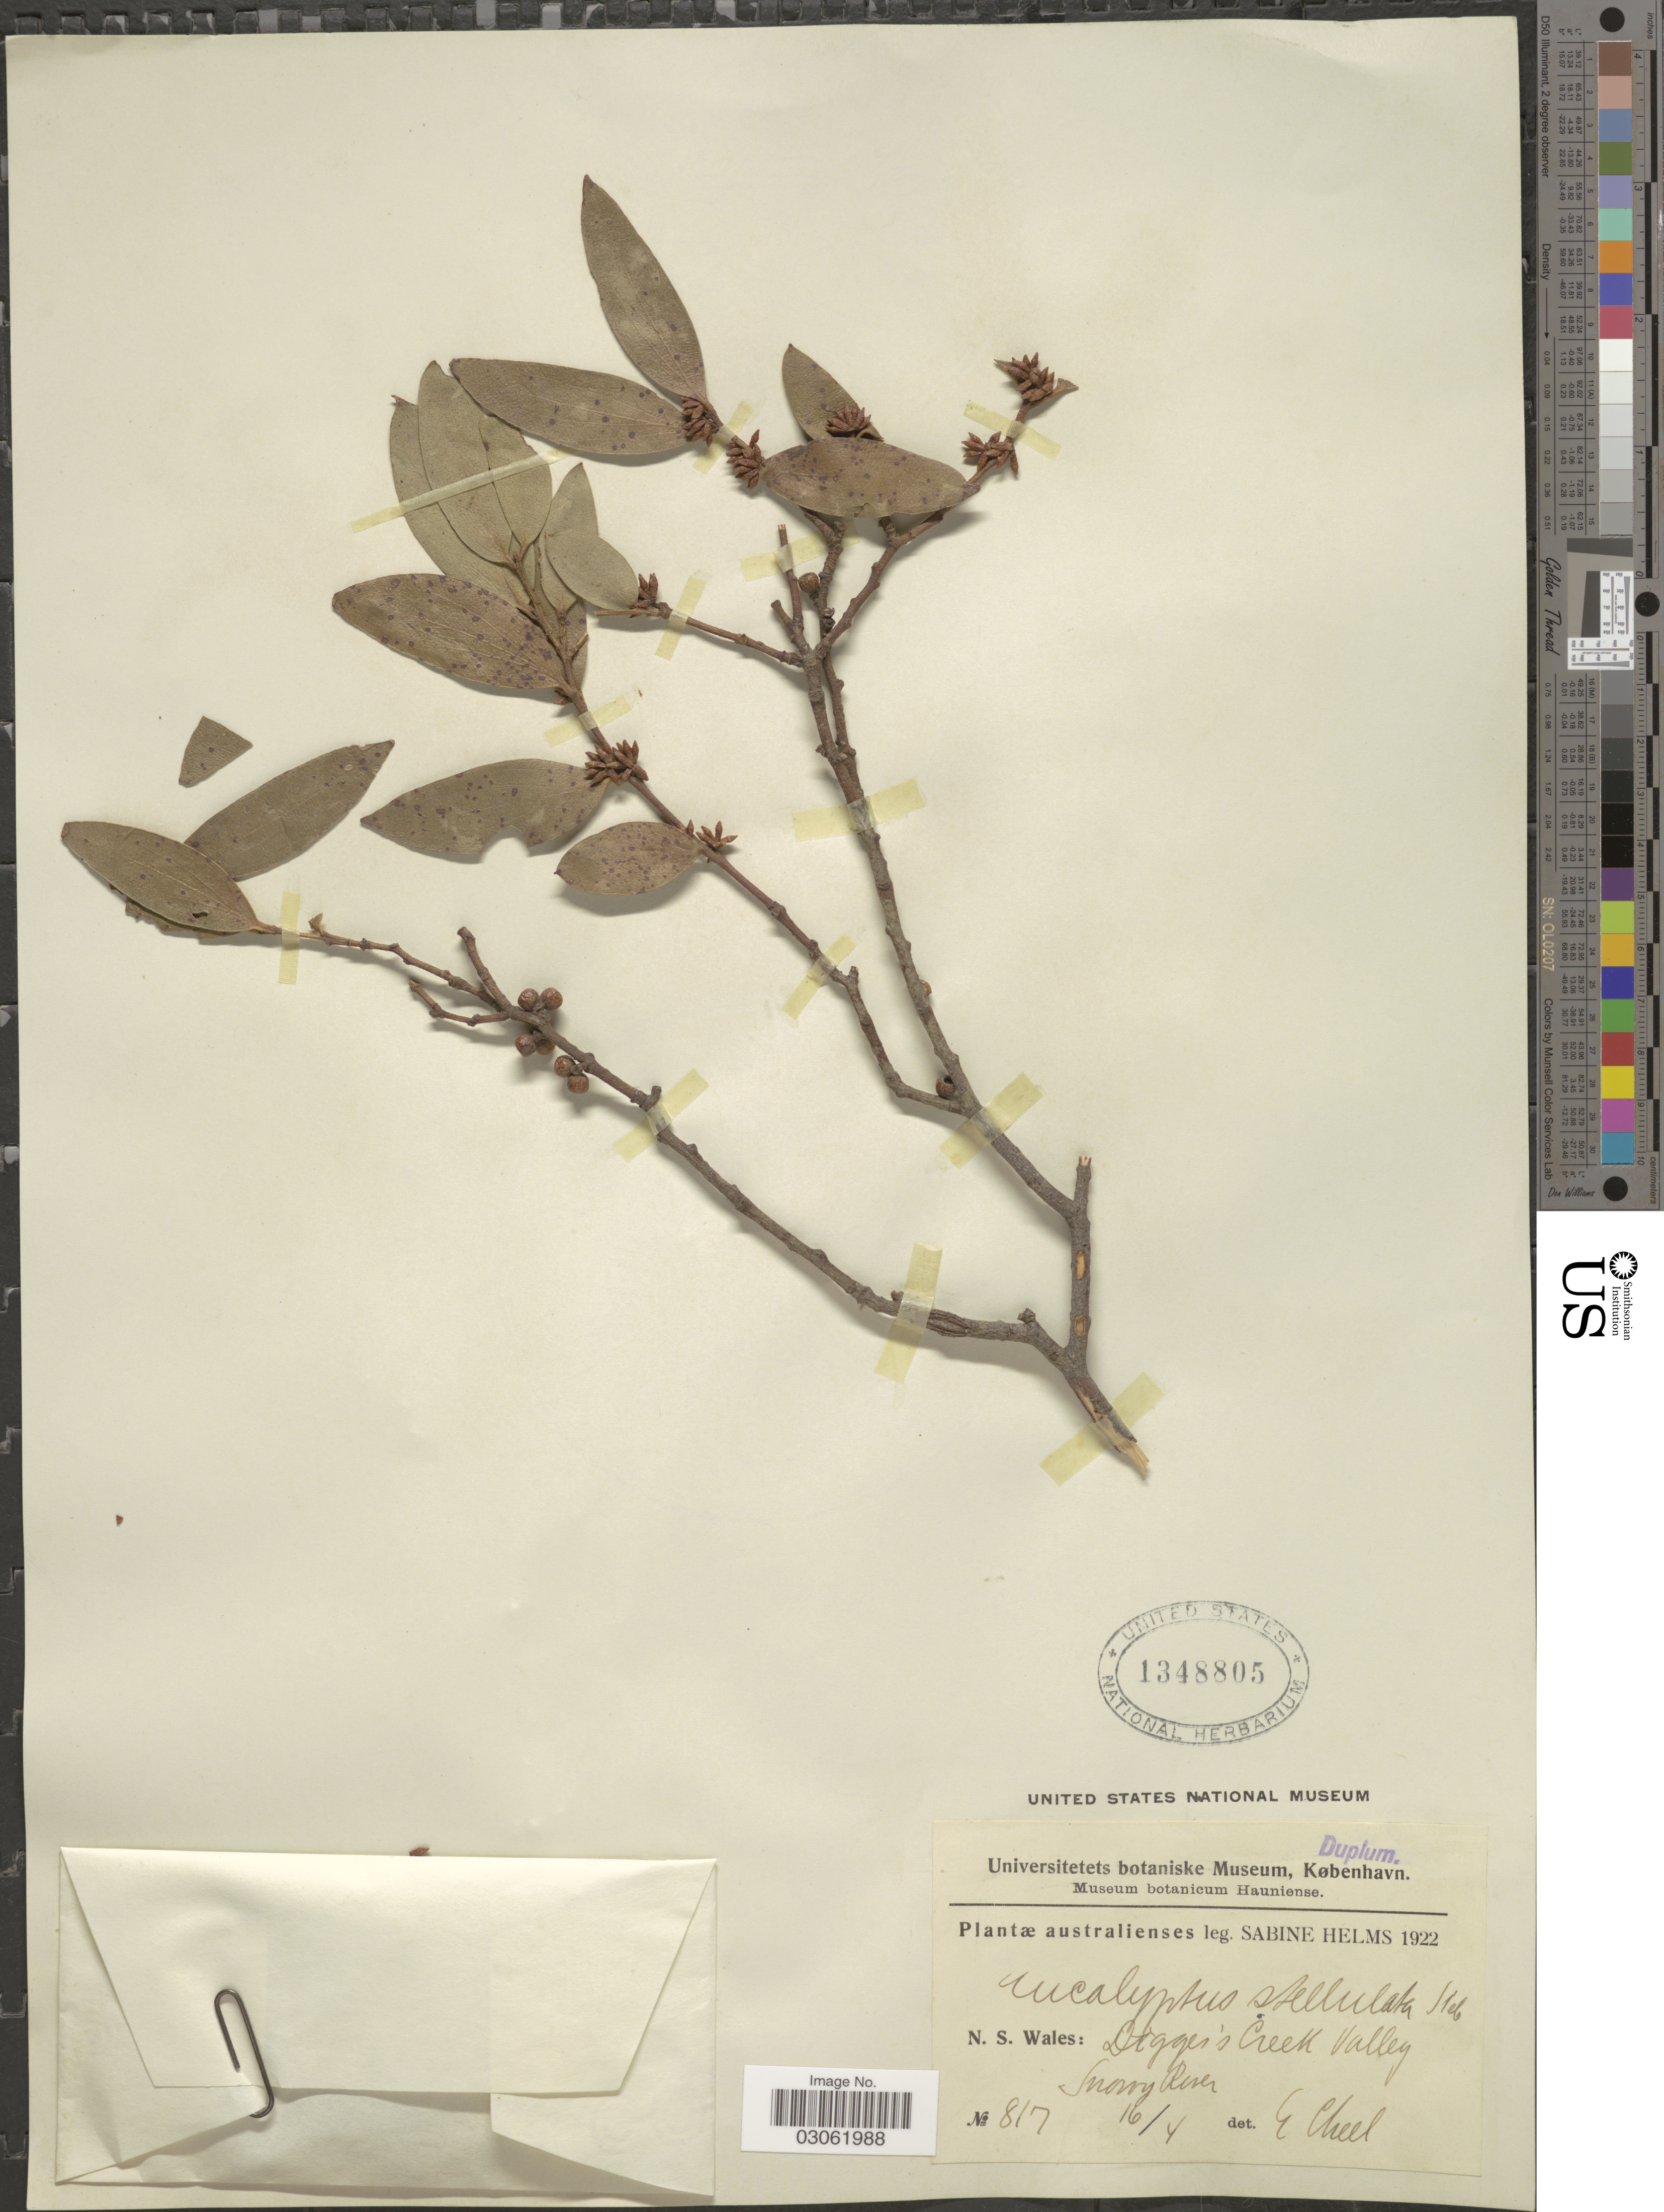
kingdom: Plantae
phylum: Tracheophyta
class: Magnoliopsida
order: Myrtales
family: Myrtaceae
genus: Eucalyptus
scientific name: Eucalyptus stellulata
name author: Sieber ex DC.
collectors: S. Helms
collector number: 817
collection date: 1922-04-16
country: Australia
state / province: New South Wales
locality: Digger's Creek Valley Snowy River.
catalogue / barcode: US 1348805